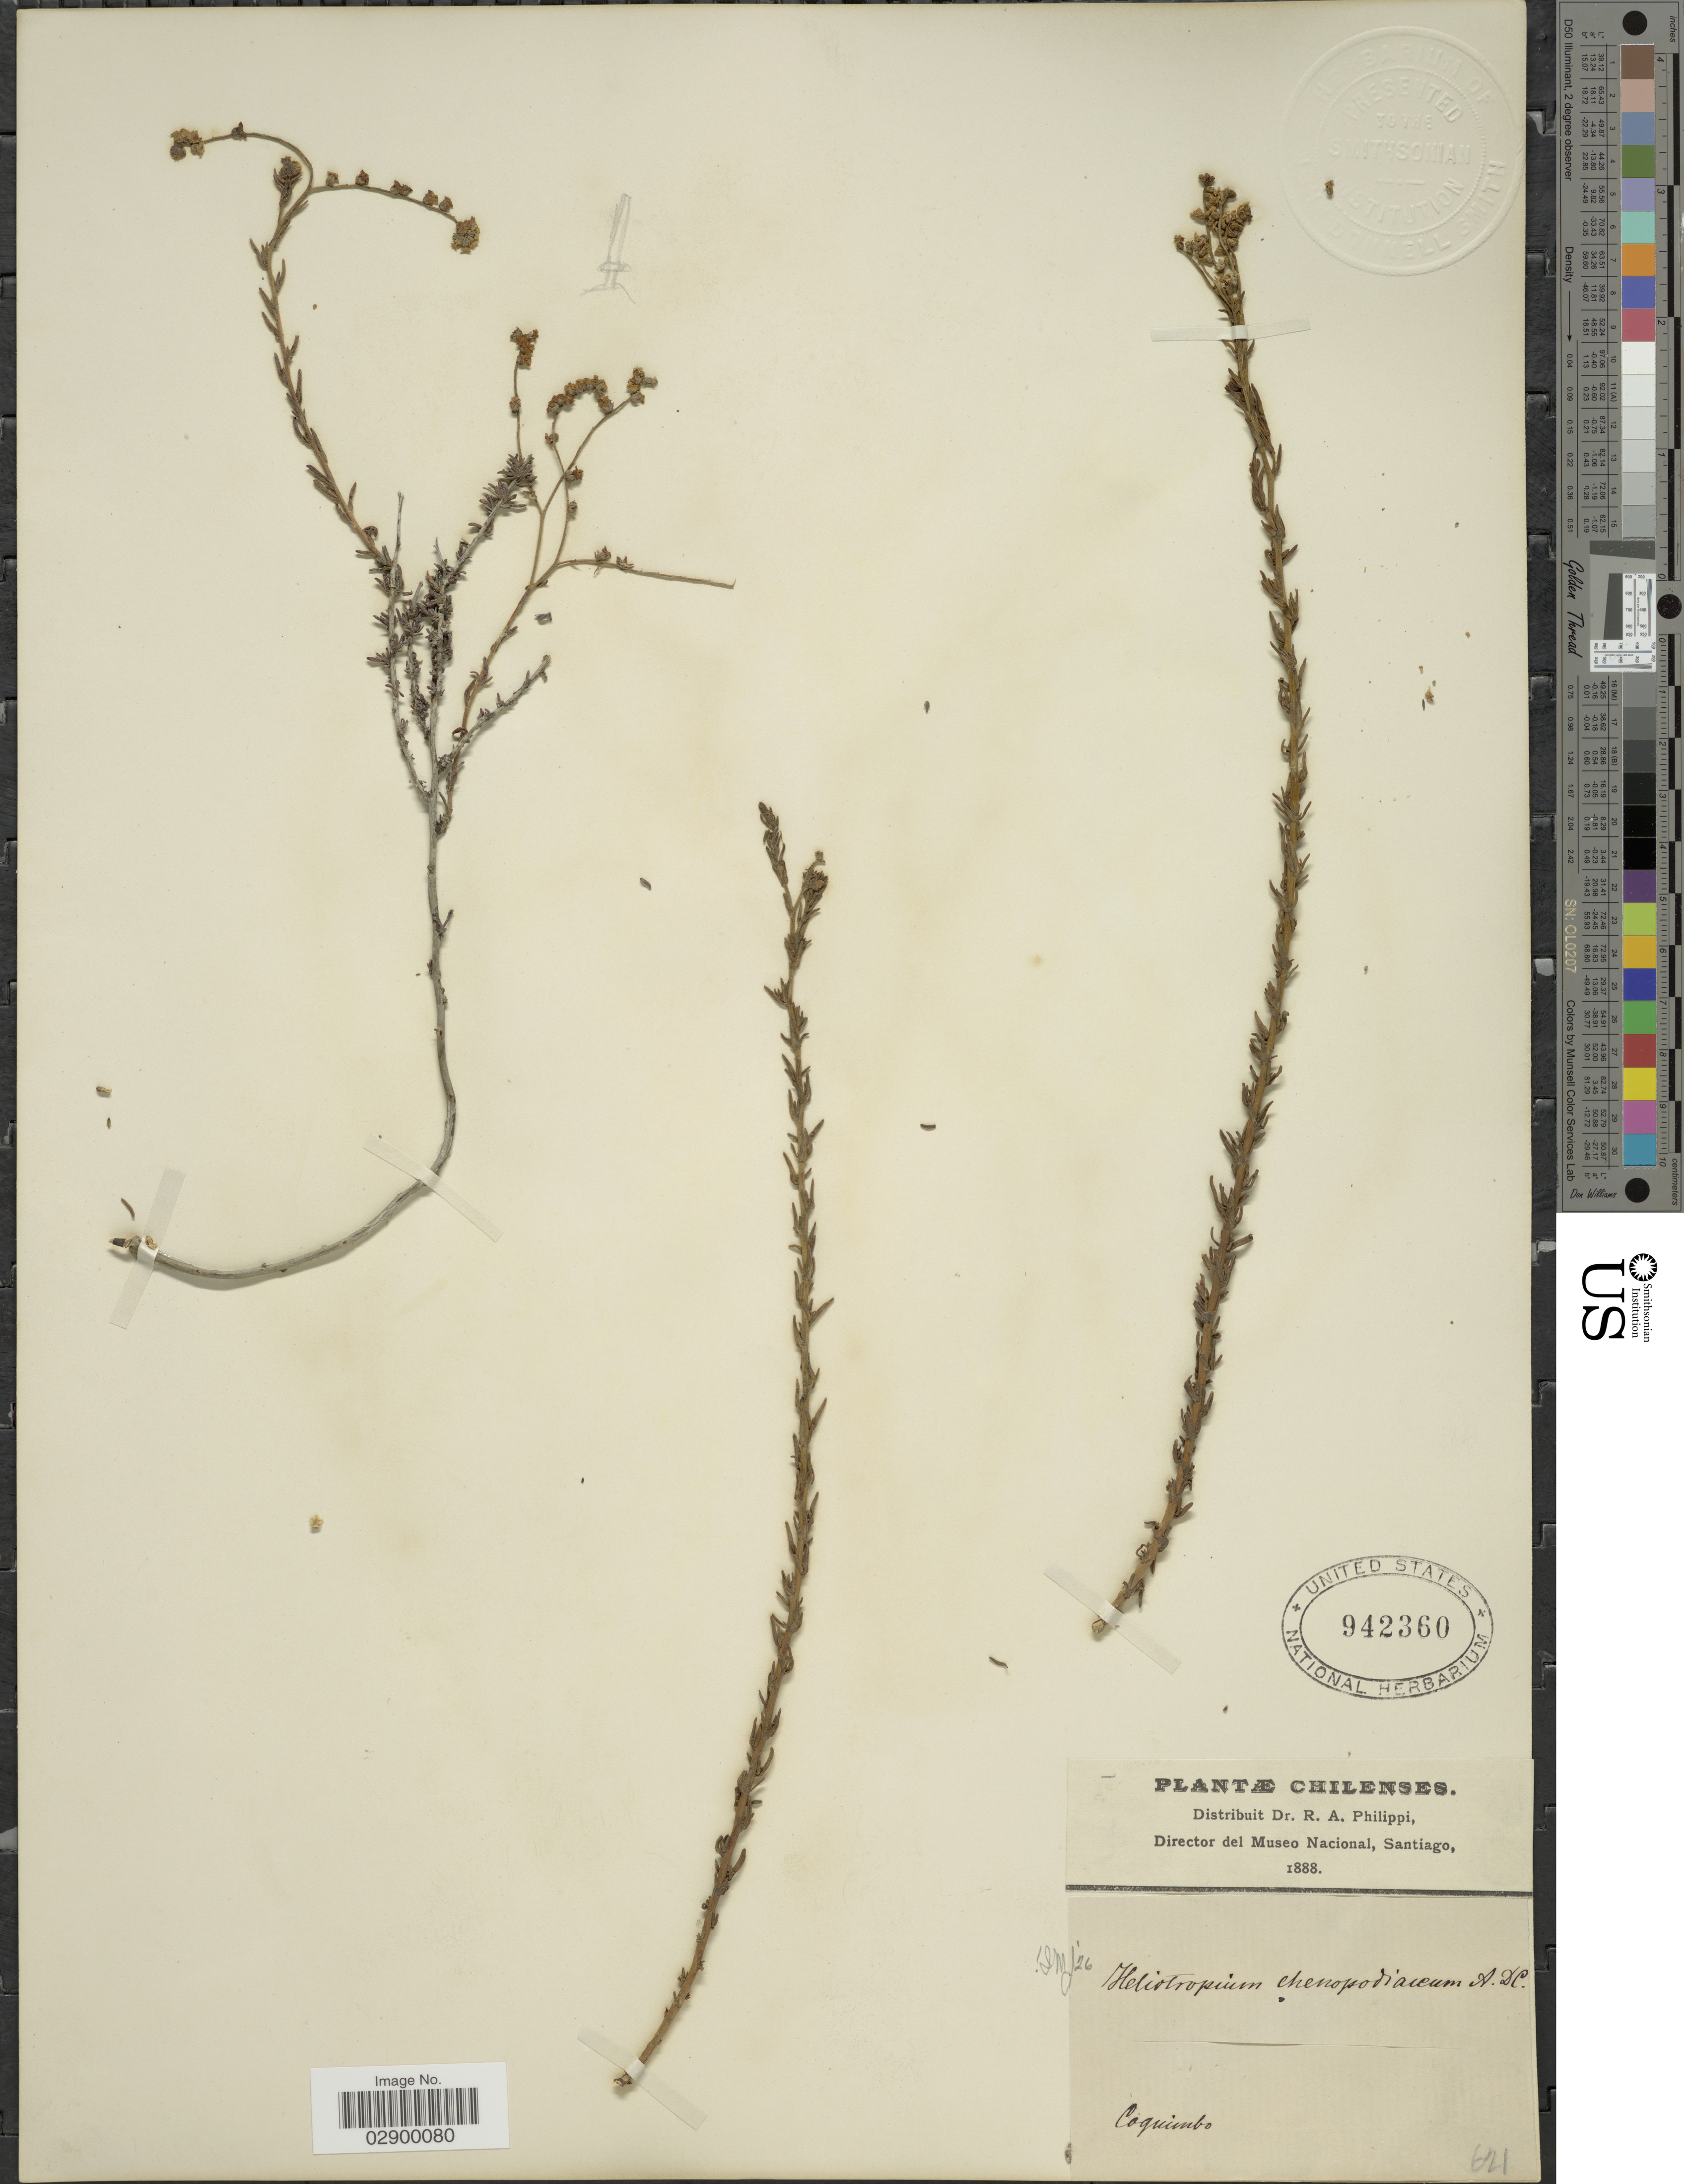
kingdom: Plantae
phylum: Tracheophyta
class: Magnoliopsida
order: Boraginales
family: Heliotropiaceae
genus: Heliotropium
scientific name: Heliotropium chenopodiaceum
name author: (A. DC.) Clos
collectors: R. A. Philippi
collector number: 621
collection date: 1888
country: Chile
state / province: Coquimbo (IV)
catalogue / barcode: US 942360